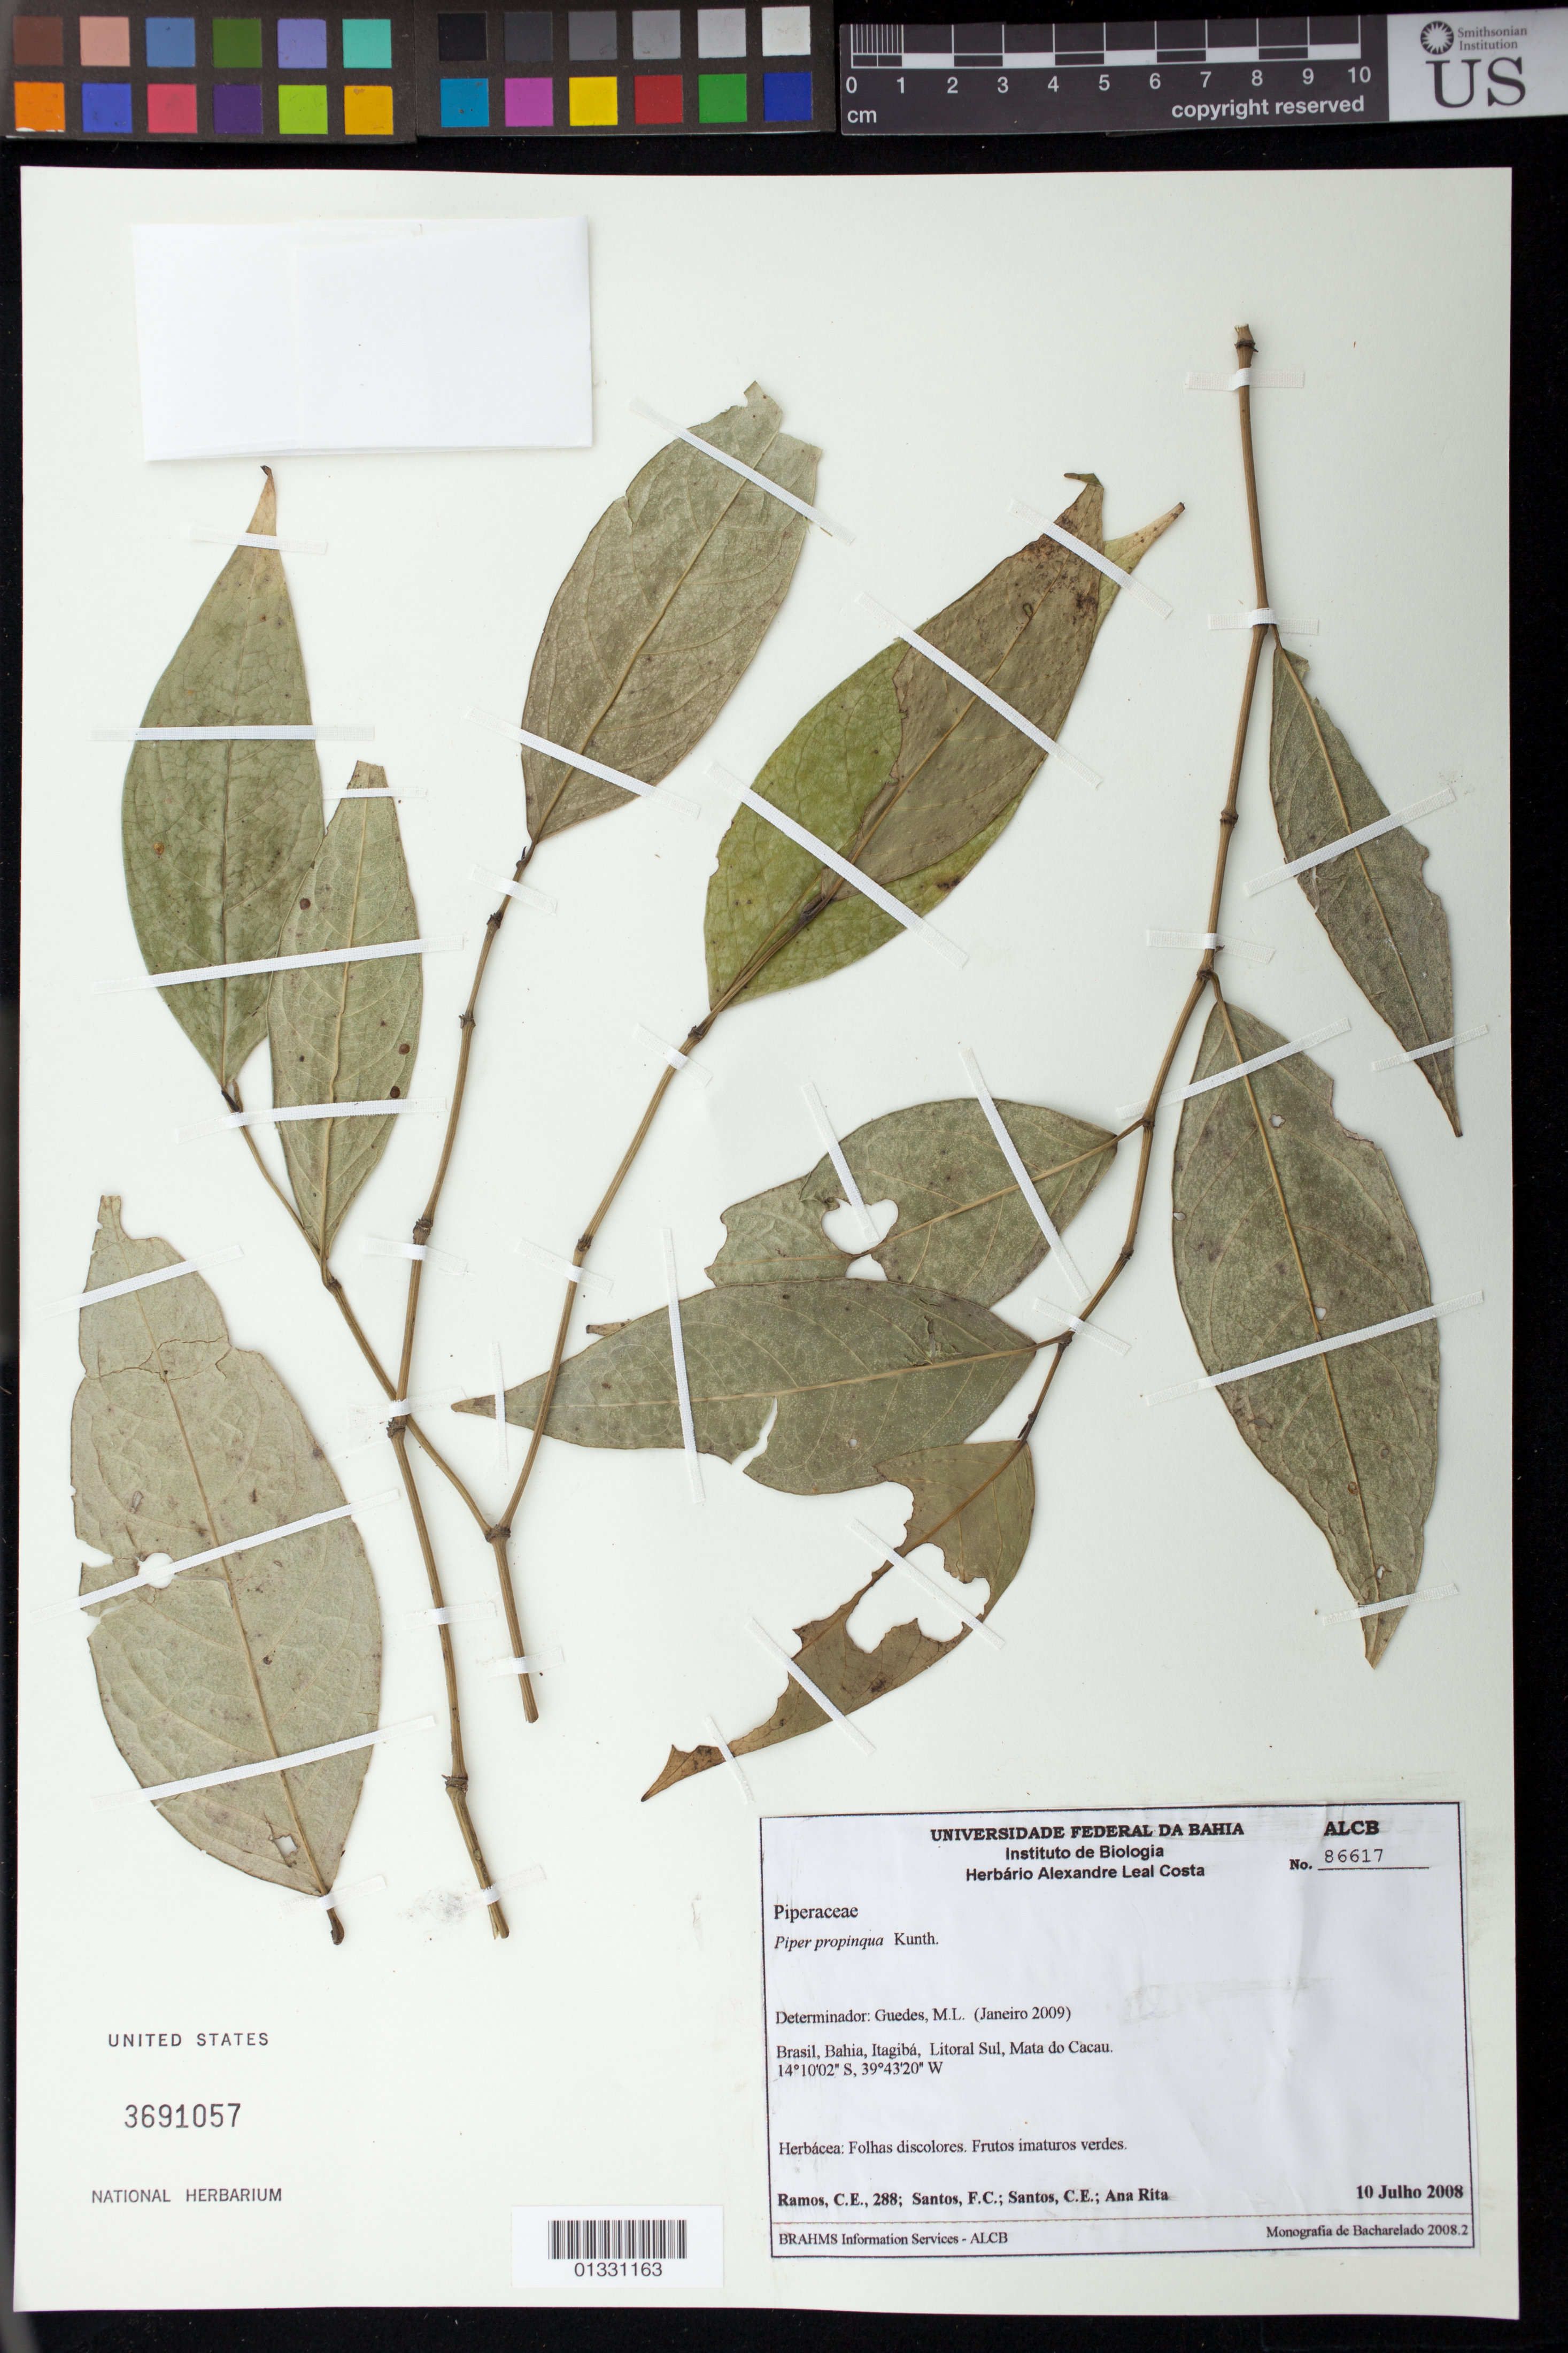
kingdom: Plantae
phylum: Tracheophyta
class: Magnoliopsida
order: Piperales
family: Piperaceae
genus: Piper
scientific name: Piper propinquum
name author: C. DC.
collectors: C. E. Ramos, F. Santos, C. E. Ramos & A. Rita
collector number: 288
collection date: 2008-07-10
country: Brazil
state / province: Bahia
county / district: Itagibá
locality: Litoral Sul. Mata do Cacau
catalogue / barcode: US 3691057